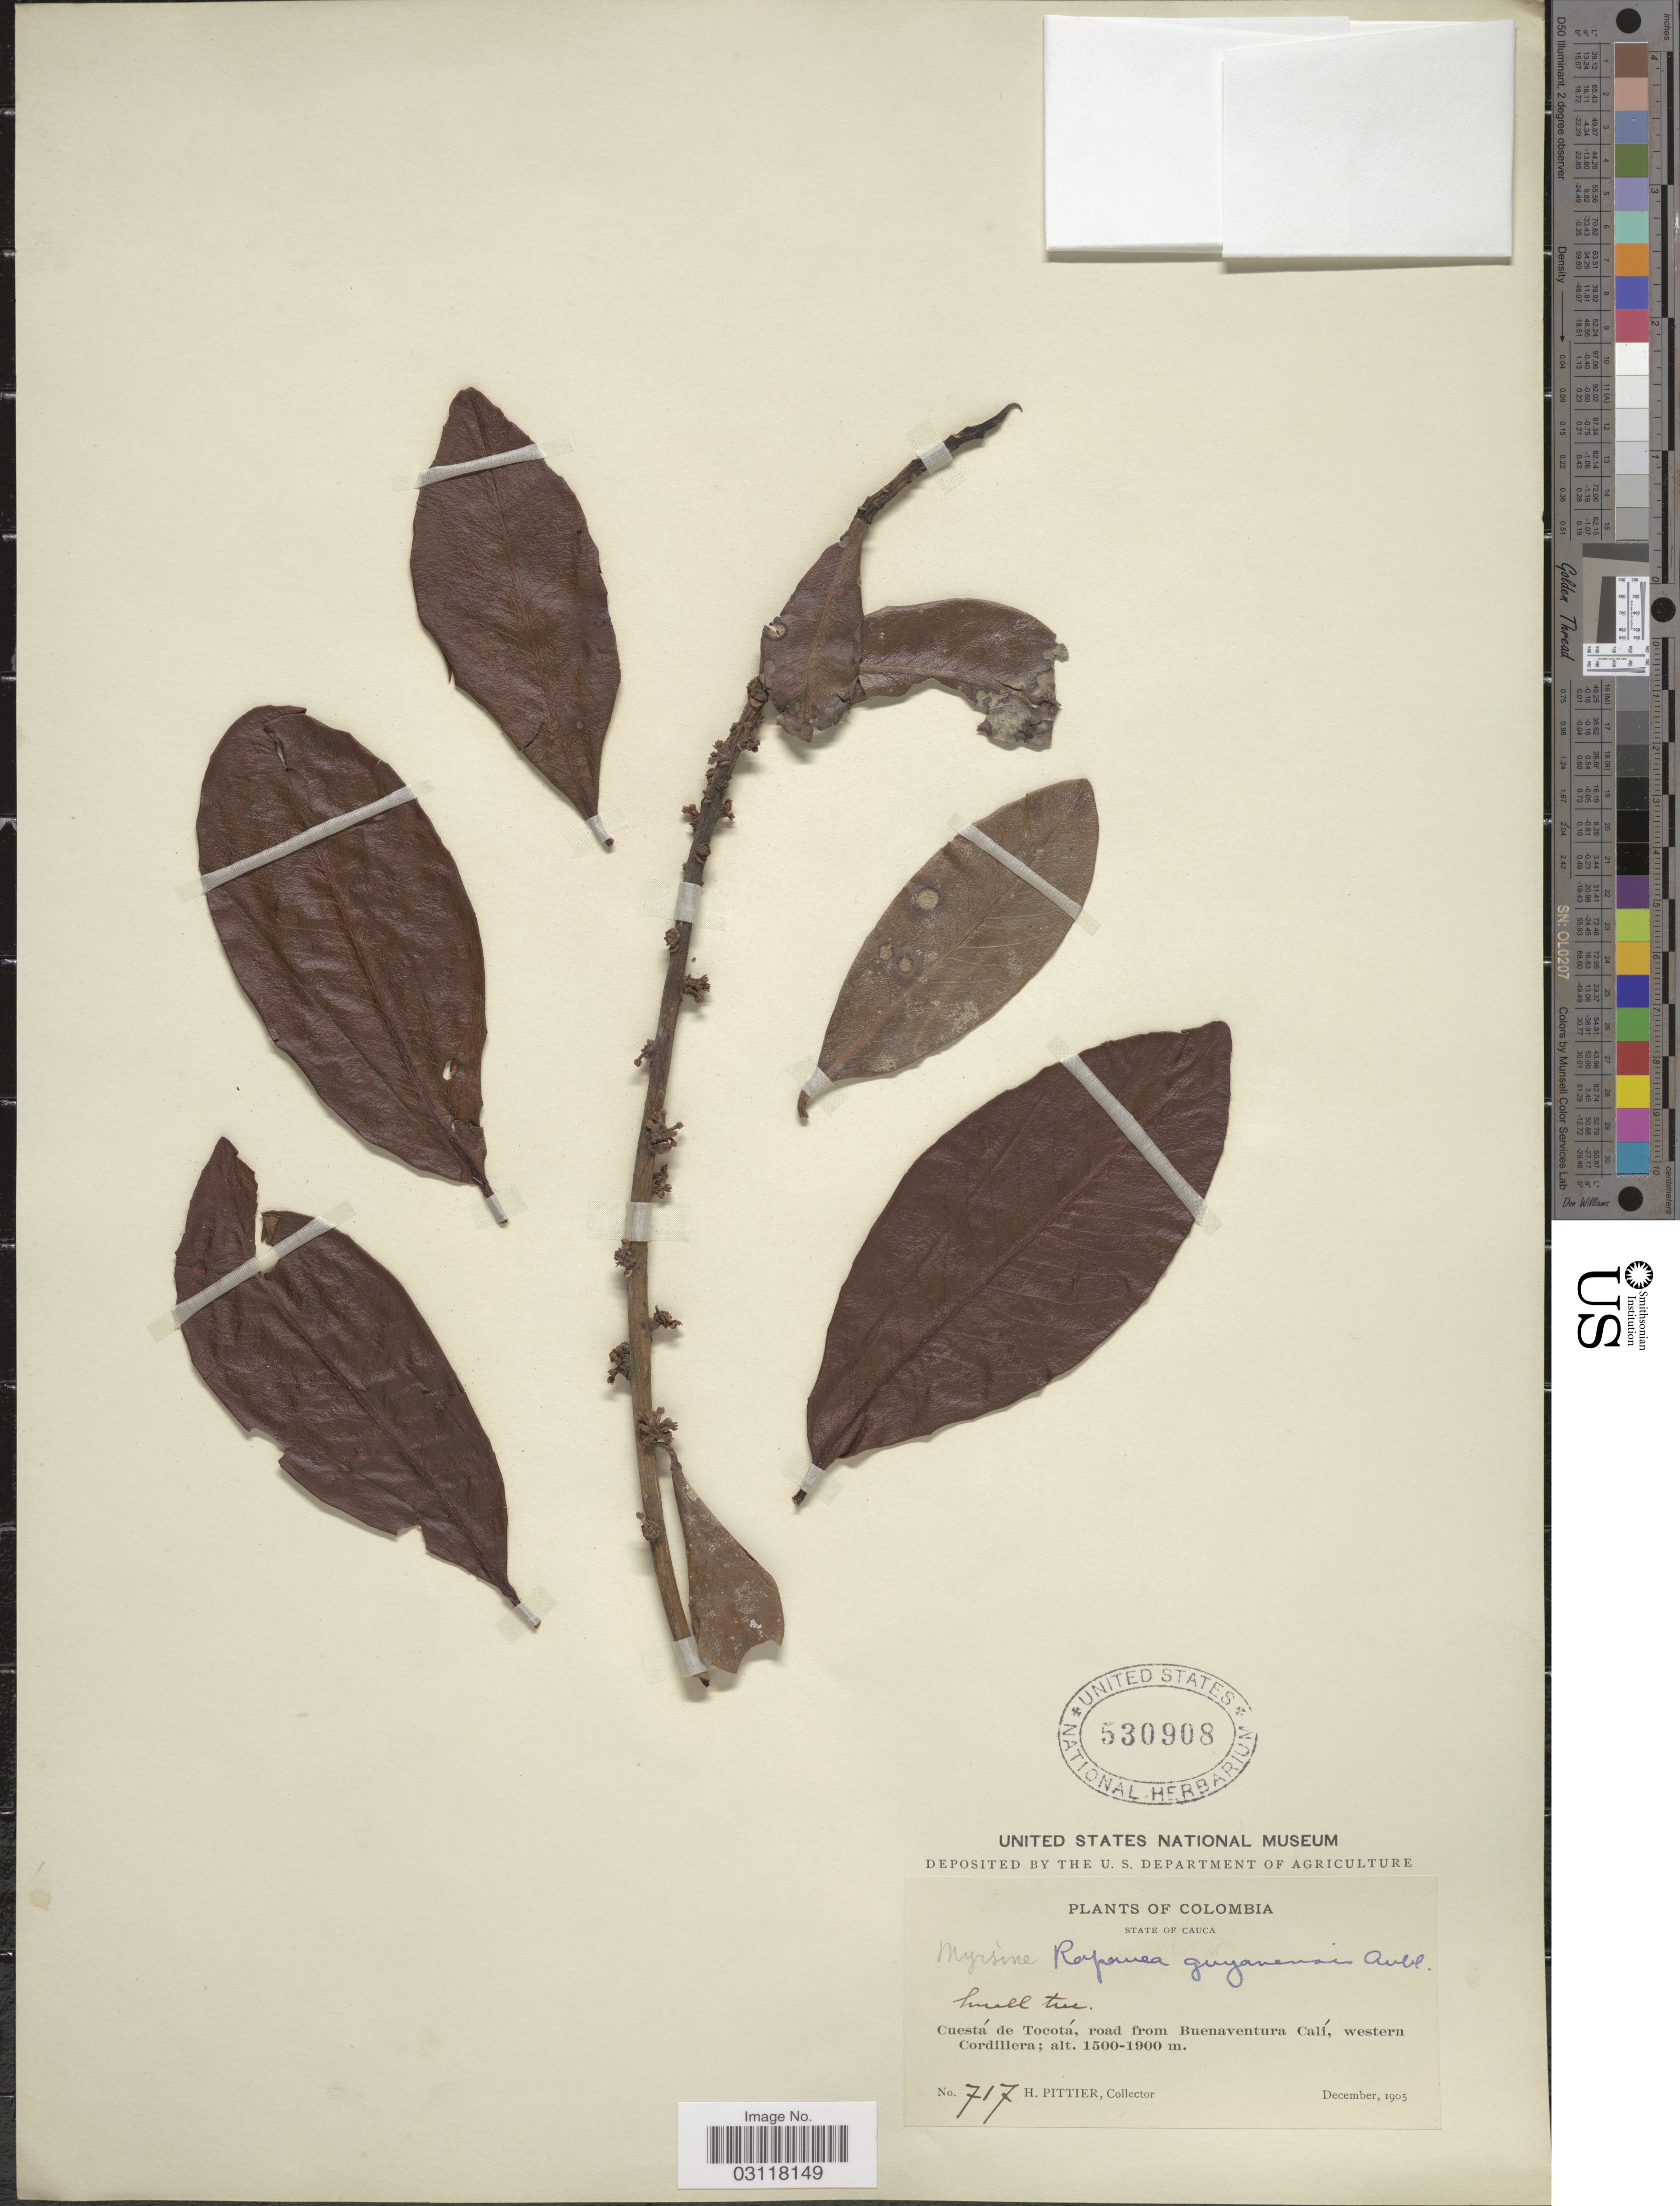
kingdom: Plantae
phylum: Tracheophyta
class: Magnoliopsida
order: Ericales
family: Primulaceae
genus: Rapanea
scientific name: Rapanea guianensis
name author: Aubl.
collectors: H. F. Pittier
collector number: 717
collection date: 1905-12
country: Colombia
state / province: Cauca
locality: State of Cauca. Cuestá de Tocotá, road from Buenaventura Calí, western Cordillera.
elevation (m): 1500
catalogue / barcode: US 530908